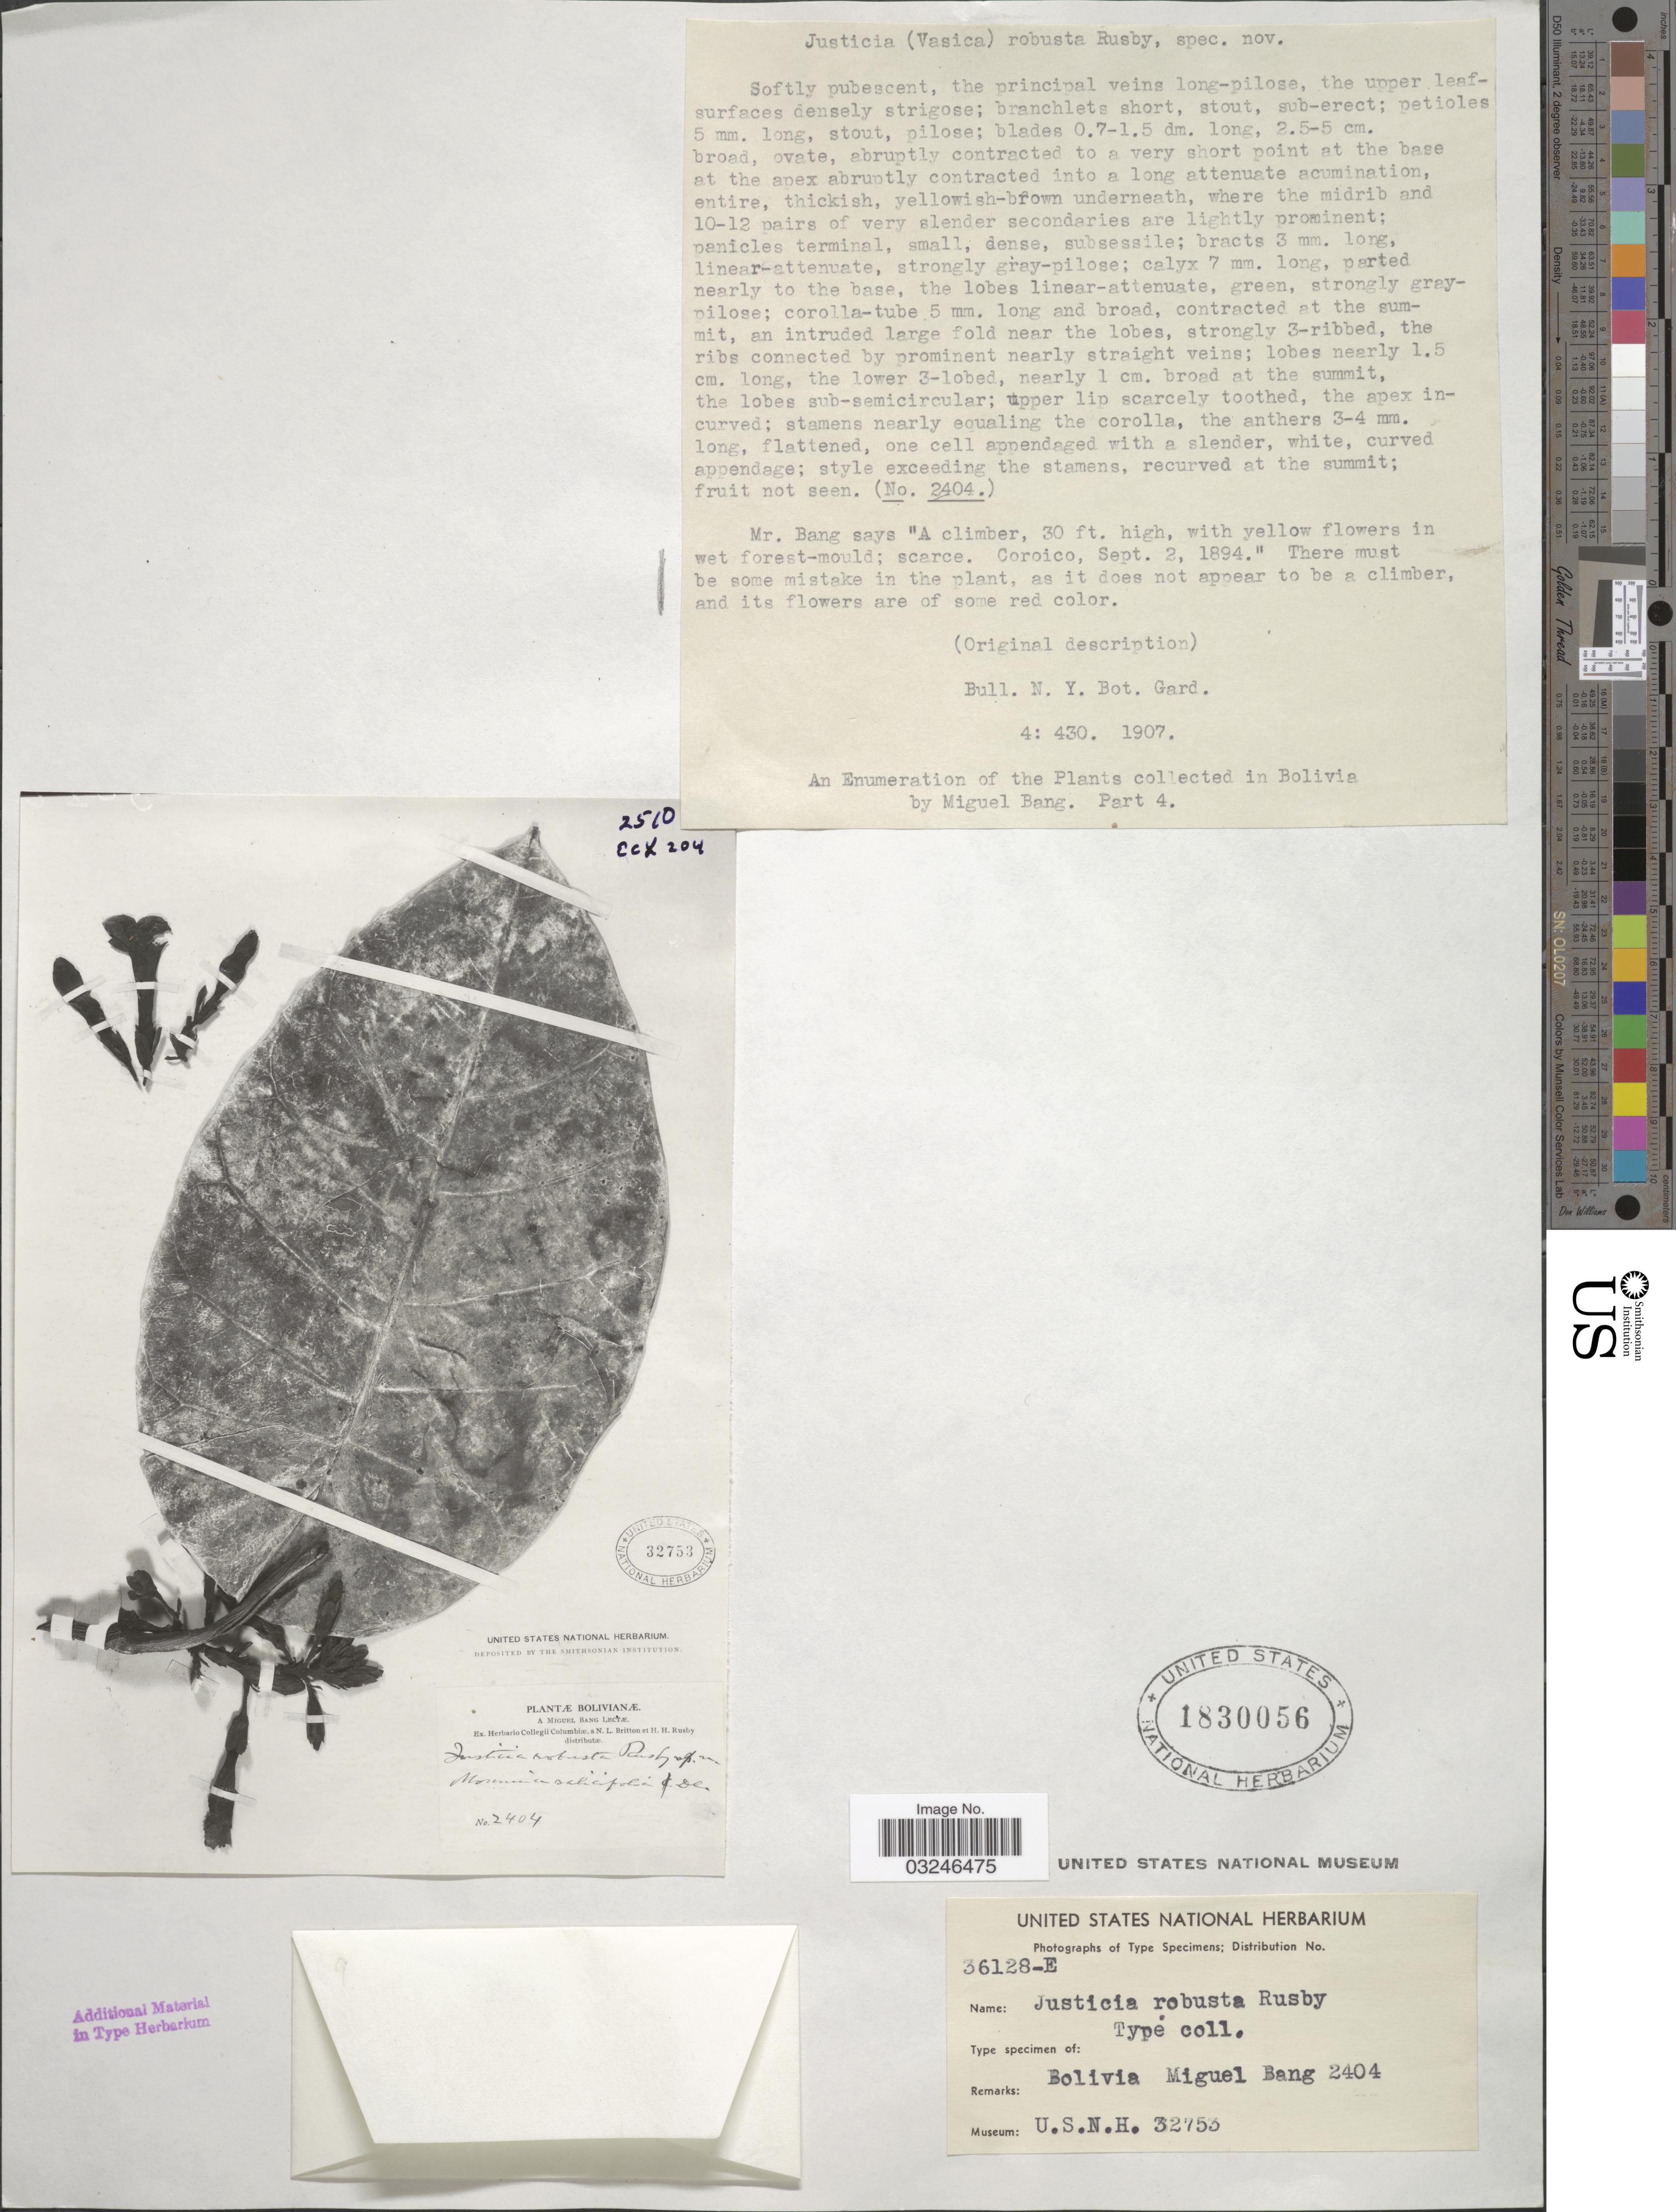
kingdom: Plantae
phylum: Tracheophyta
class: Magnoliopsida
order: Gentianales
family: Apocynaceae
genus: Peltastes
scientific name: Peltastes giganteus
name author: Woodson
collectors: M. Bang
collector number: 2404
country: Bolivia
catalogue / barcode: US 1830056